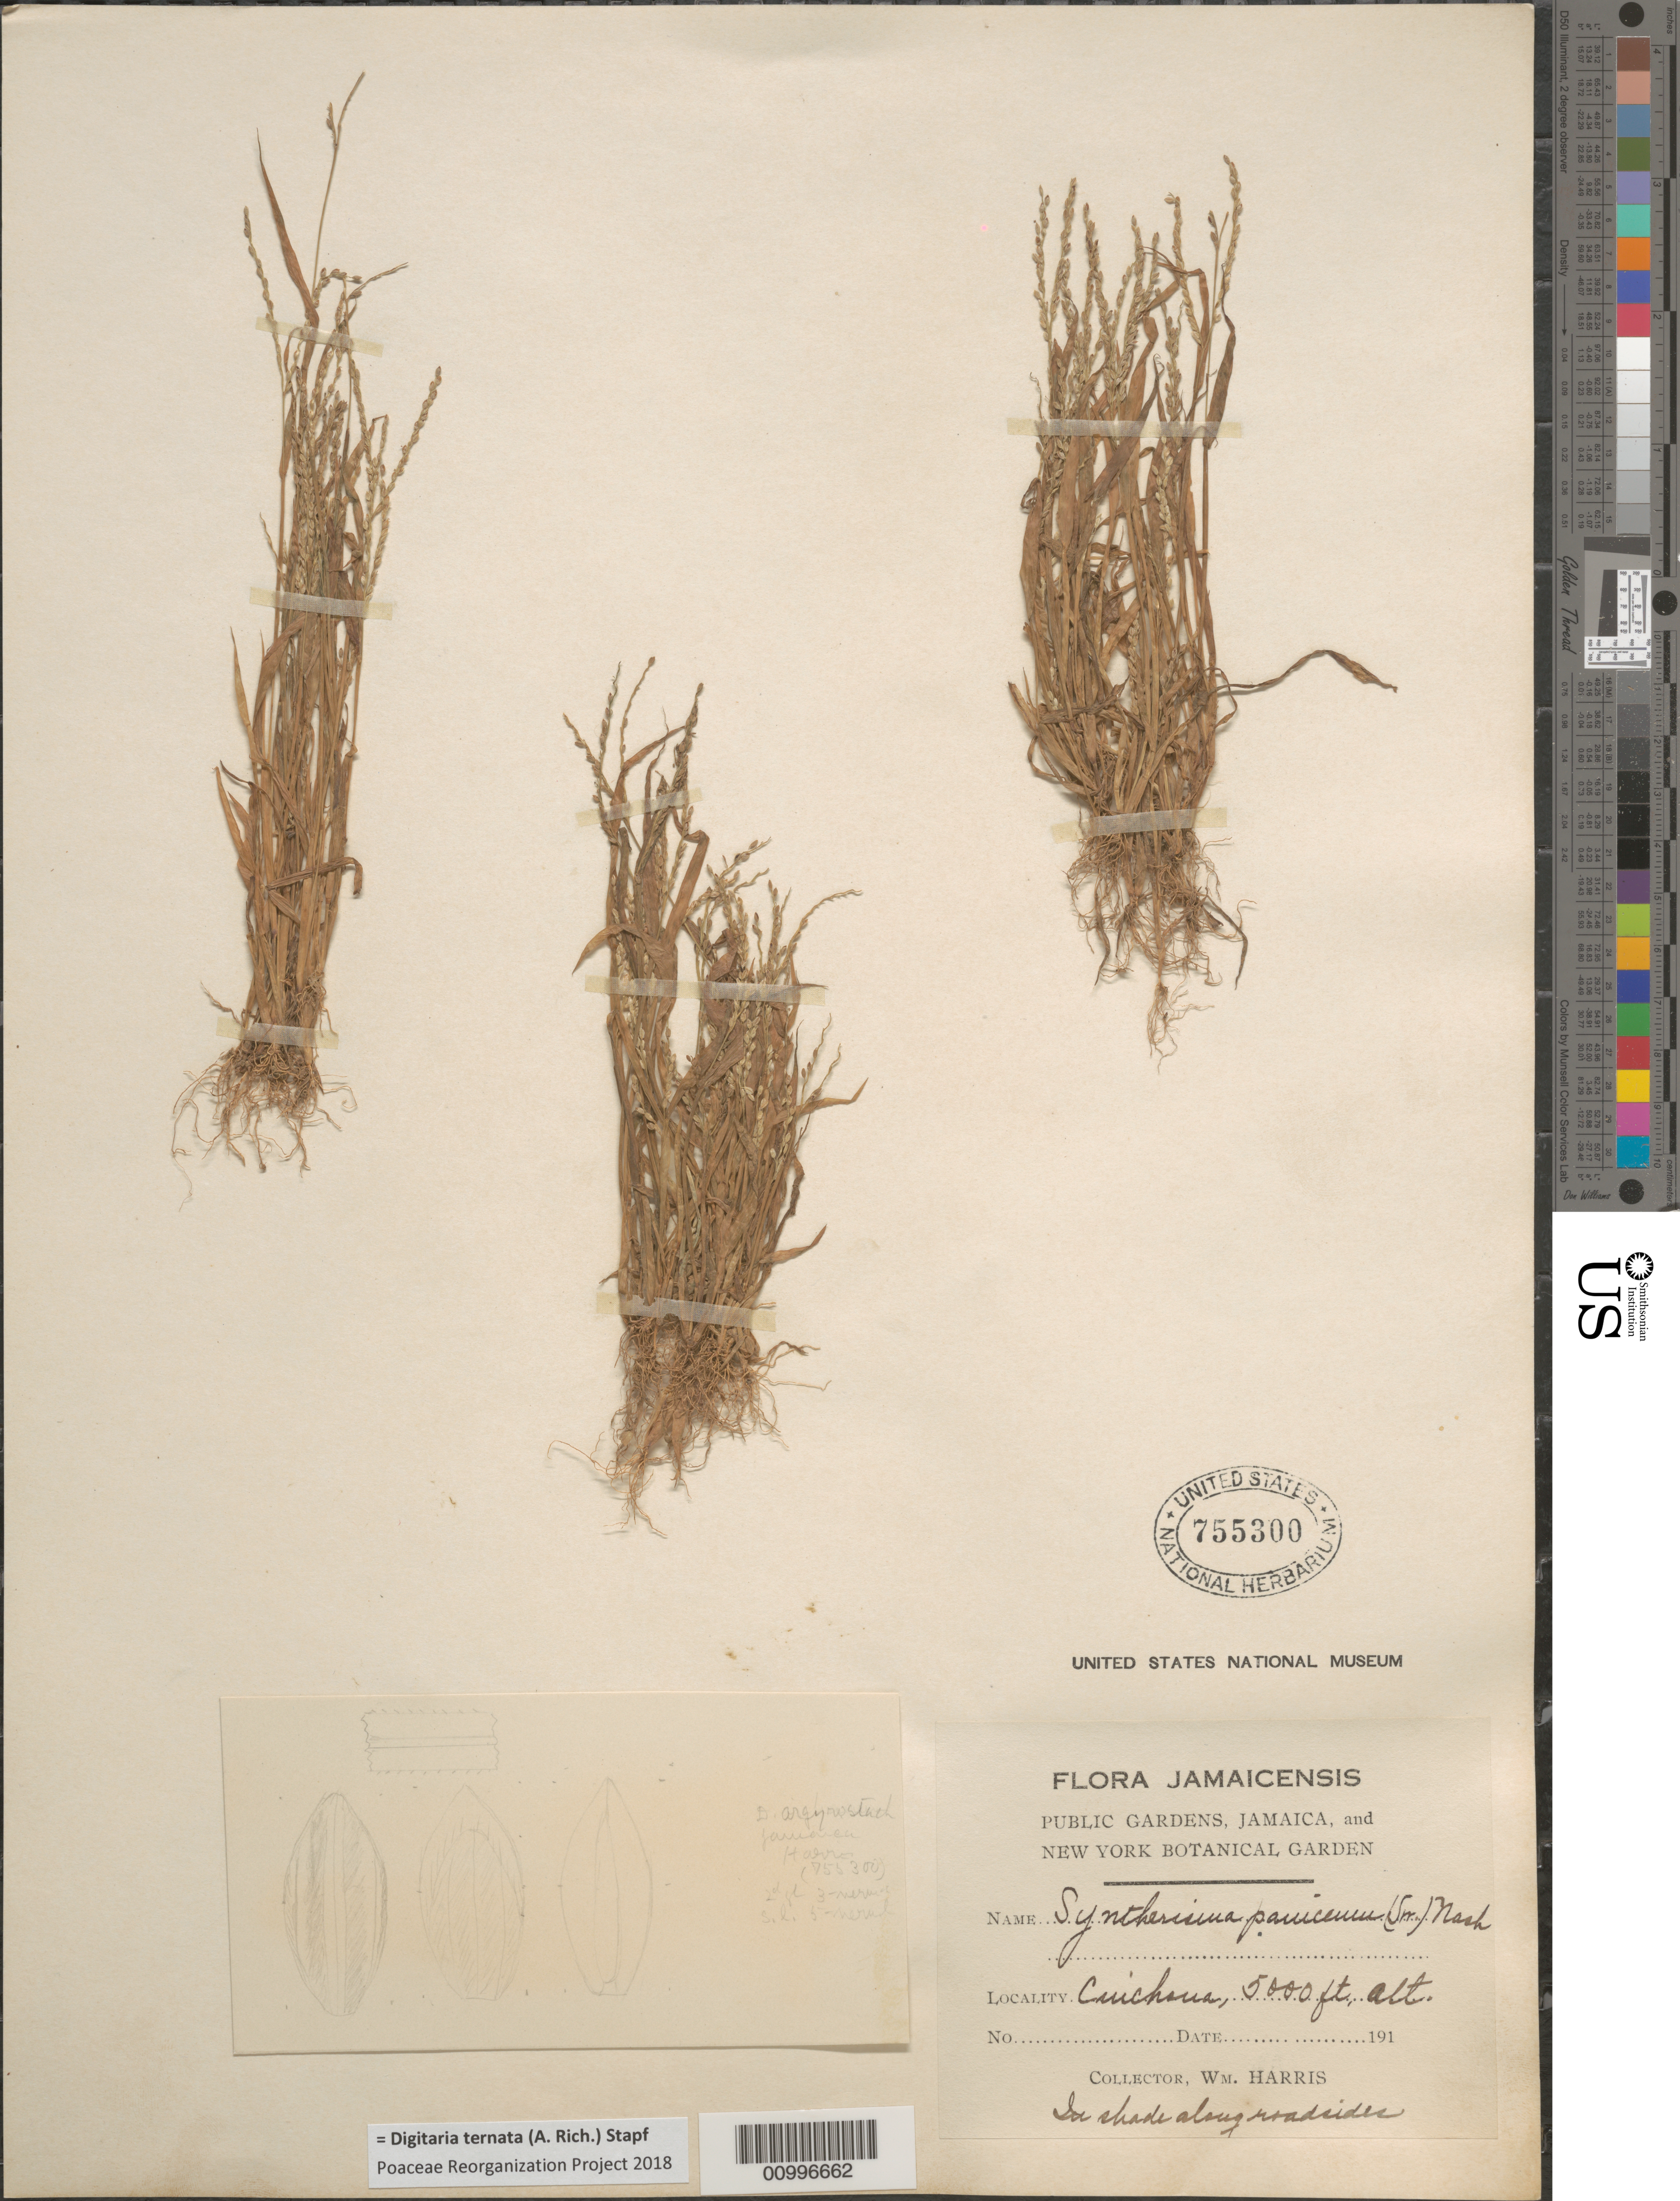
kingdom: Plantae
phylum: Tracheophyta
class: Liliopsida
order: Poales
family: Poaceae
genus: Digitaria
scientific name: Digitaria ternata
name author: (Hochr. ex A. Rich.) Stapf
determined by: Poaceae Reorganization Project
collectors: W. H. Harris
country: Jamaica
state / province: Kingston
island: Jamaica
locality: Cinchona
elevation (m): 1524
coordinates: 0 N, 0 E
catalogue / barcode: US 755300